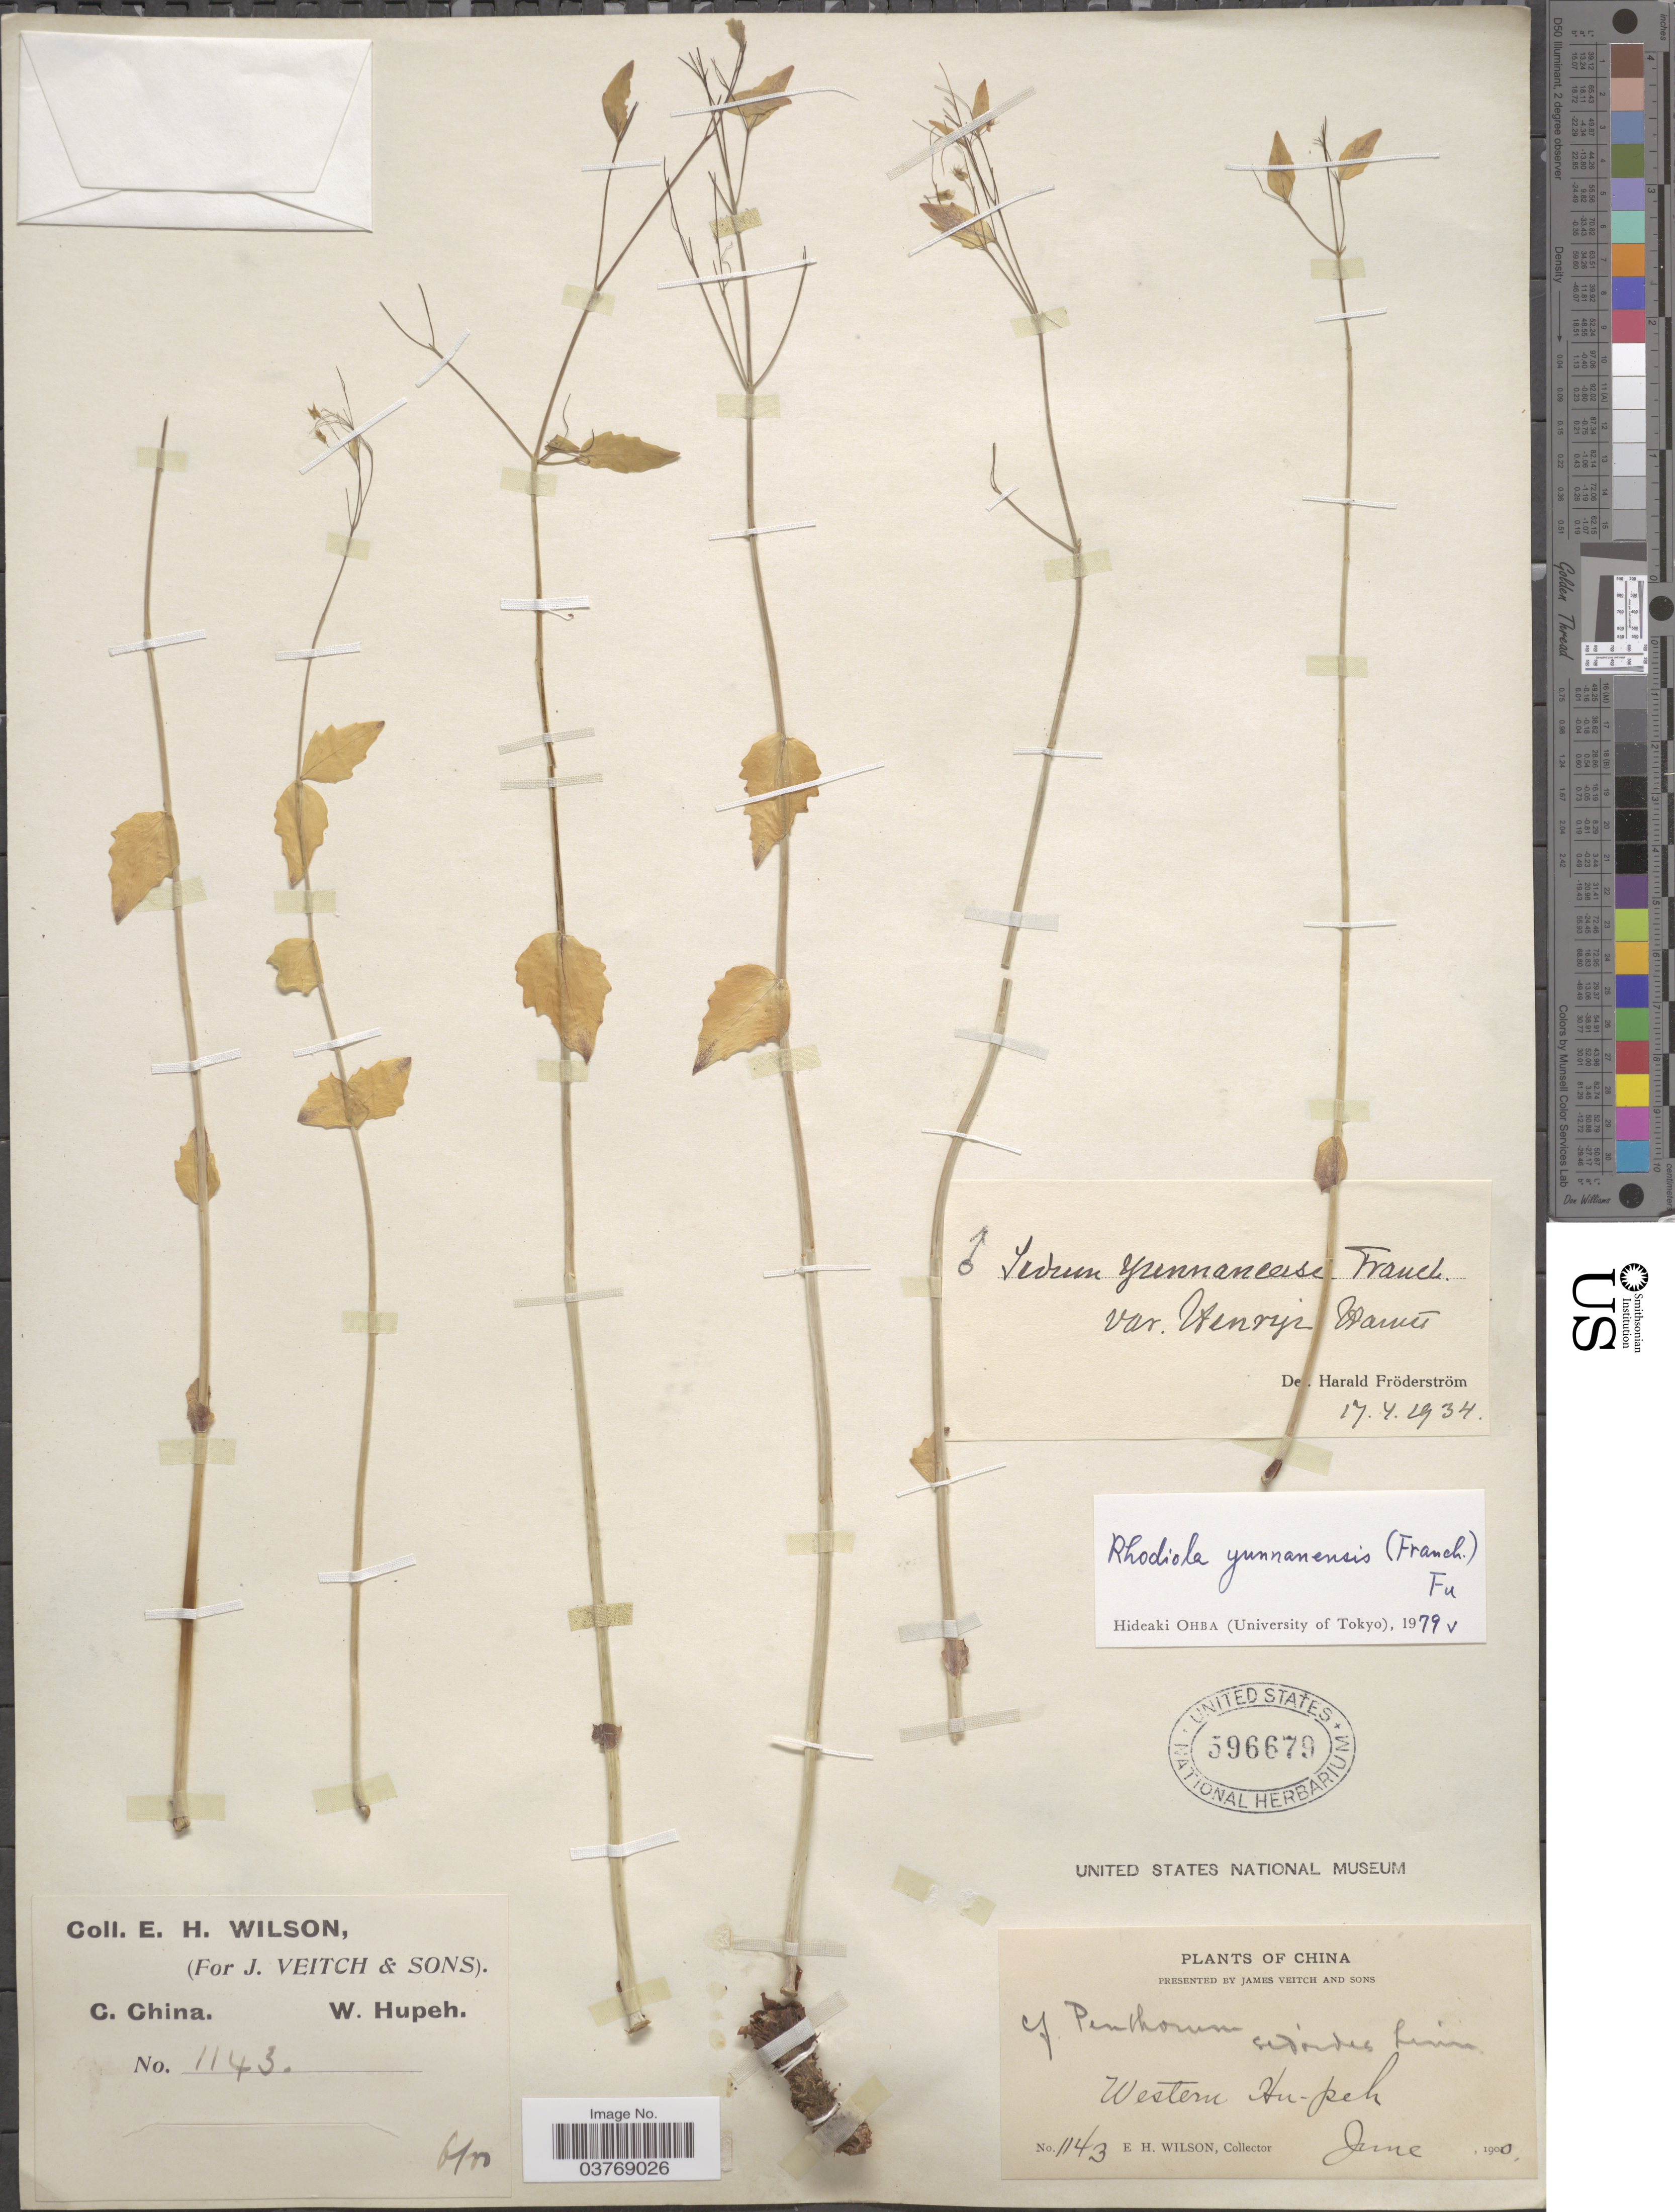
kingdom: Plantae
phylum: Tracheophyta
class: Magnoliopsida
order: Saxifragales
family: Crassulaceae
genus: Rhodiola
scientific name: Rhodiola yunnanensis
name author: (Franch.) S.H. Fu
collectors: E. Wilson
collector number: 1143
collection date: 1900-06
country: China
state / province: Hubei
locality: C. China. Western Hupeh.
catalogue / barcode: US 596679